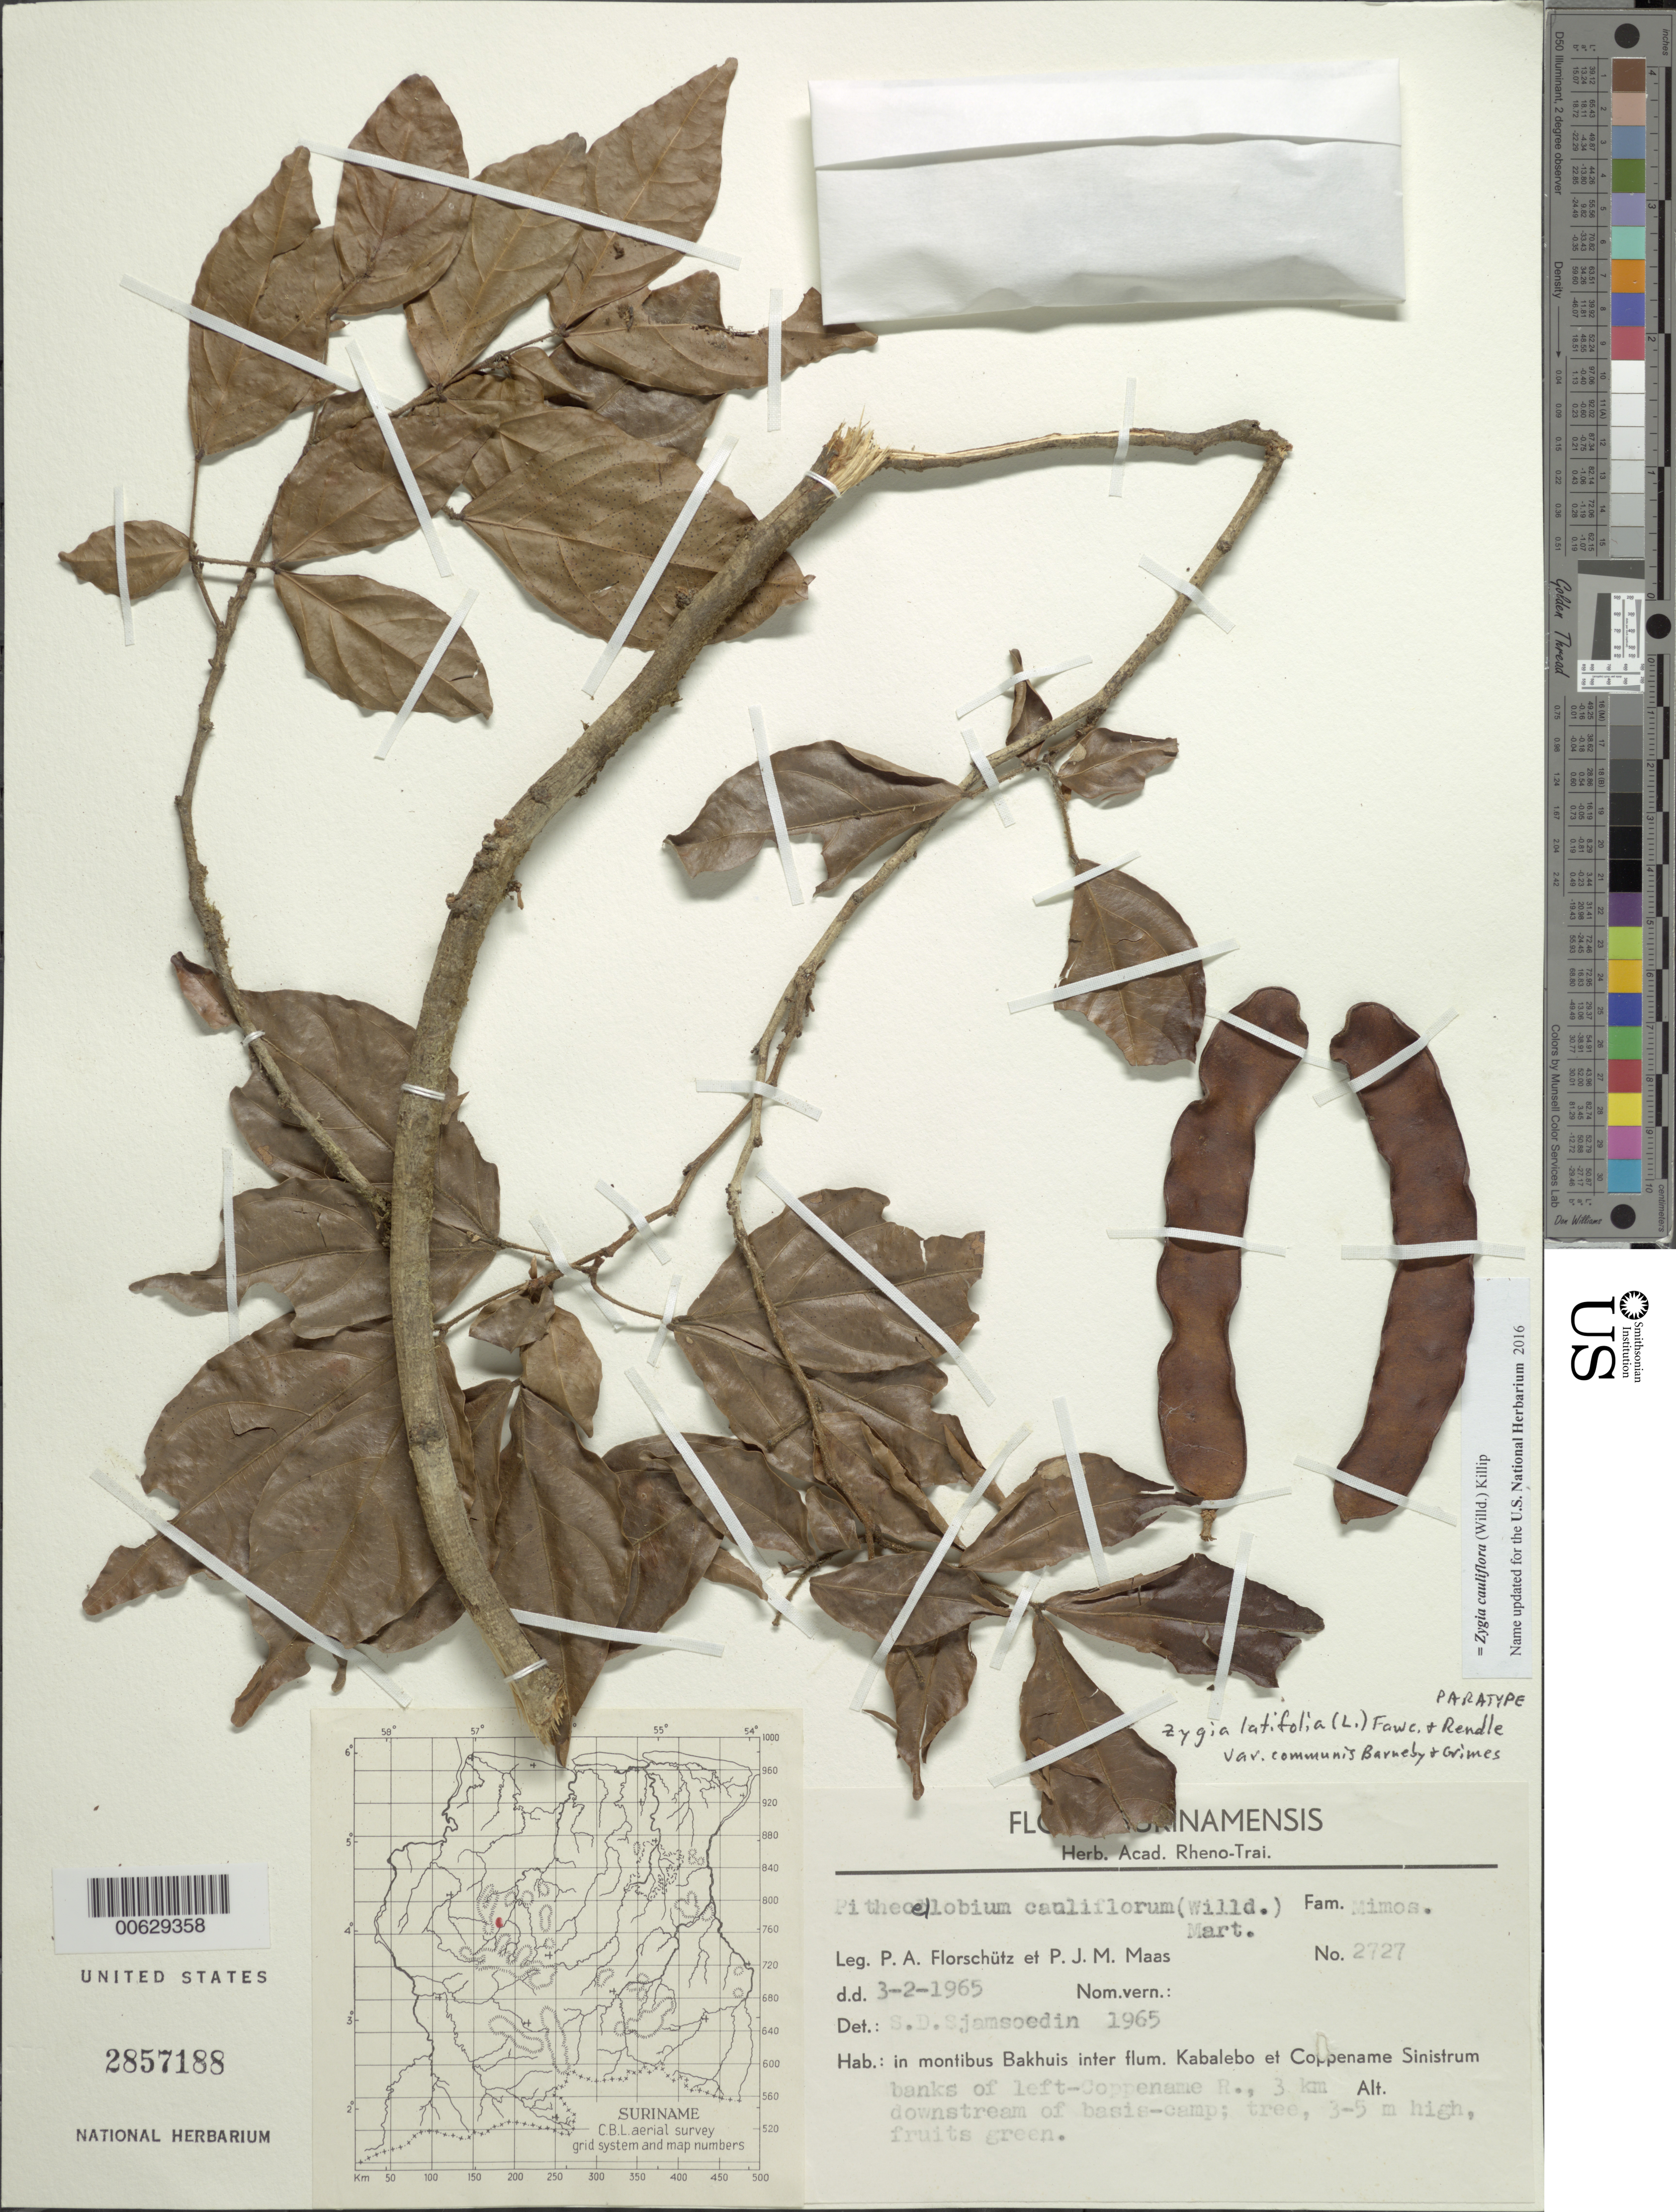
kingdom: Plantae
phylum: Tracheophyta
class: Magnoliopsida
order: Fabales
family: Fabaceae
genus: Zygia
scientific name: Zygia cauliflora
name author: (Willd.) Killip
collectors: P. Florschütz & P. Maas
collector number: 2727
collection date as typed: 3-Feb-65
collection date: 1965-02-03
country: Suriname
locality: Mont Bakhuis, betw. Kabalebo & Coppename Sinistrum Rivers, 3 km downstream from base camp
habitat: River band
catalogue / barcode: US 2857188